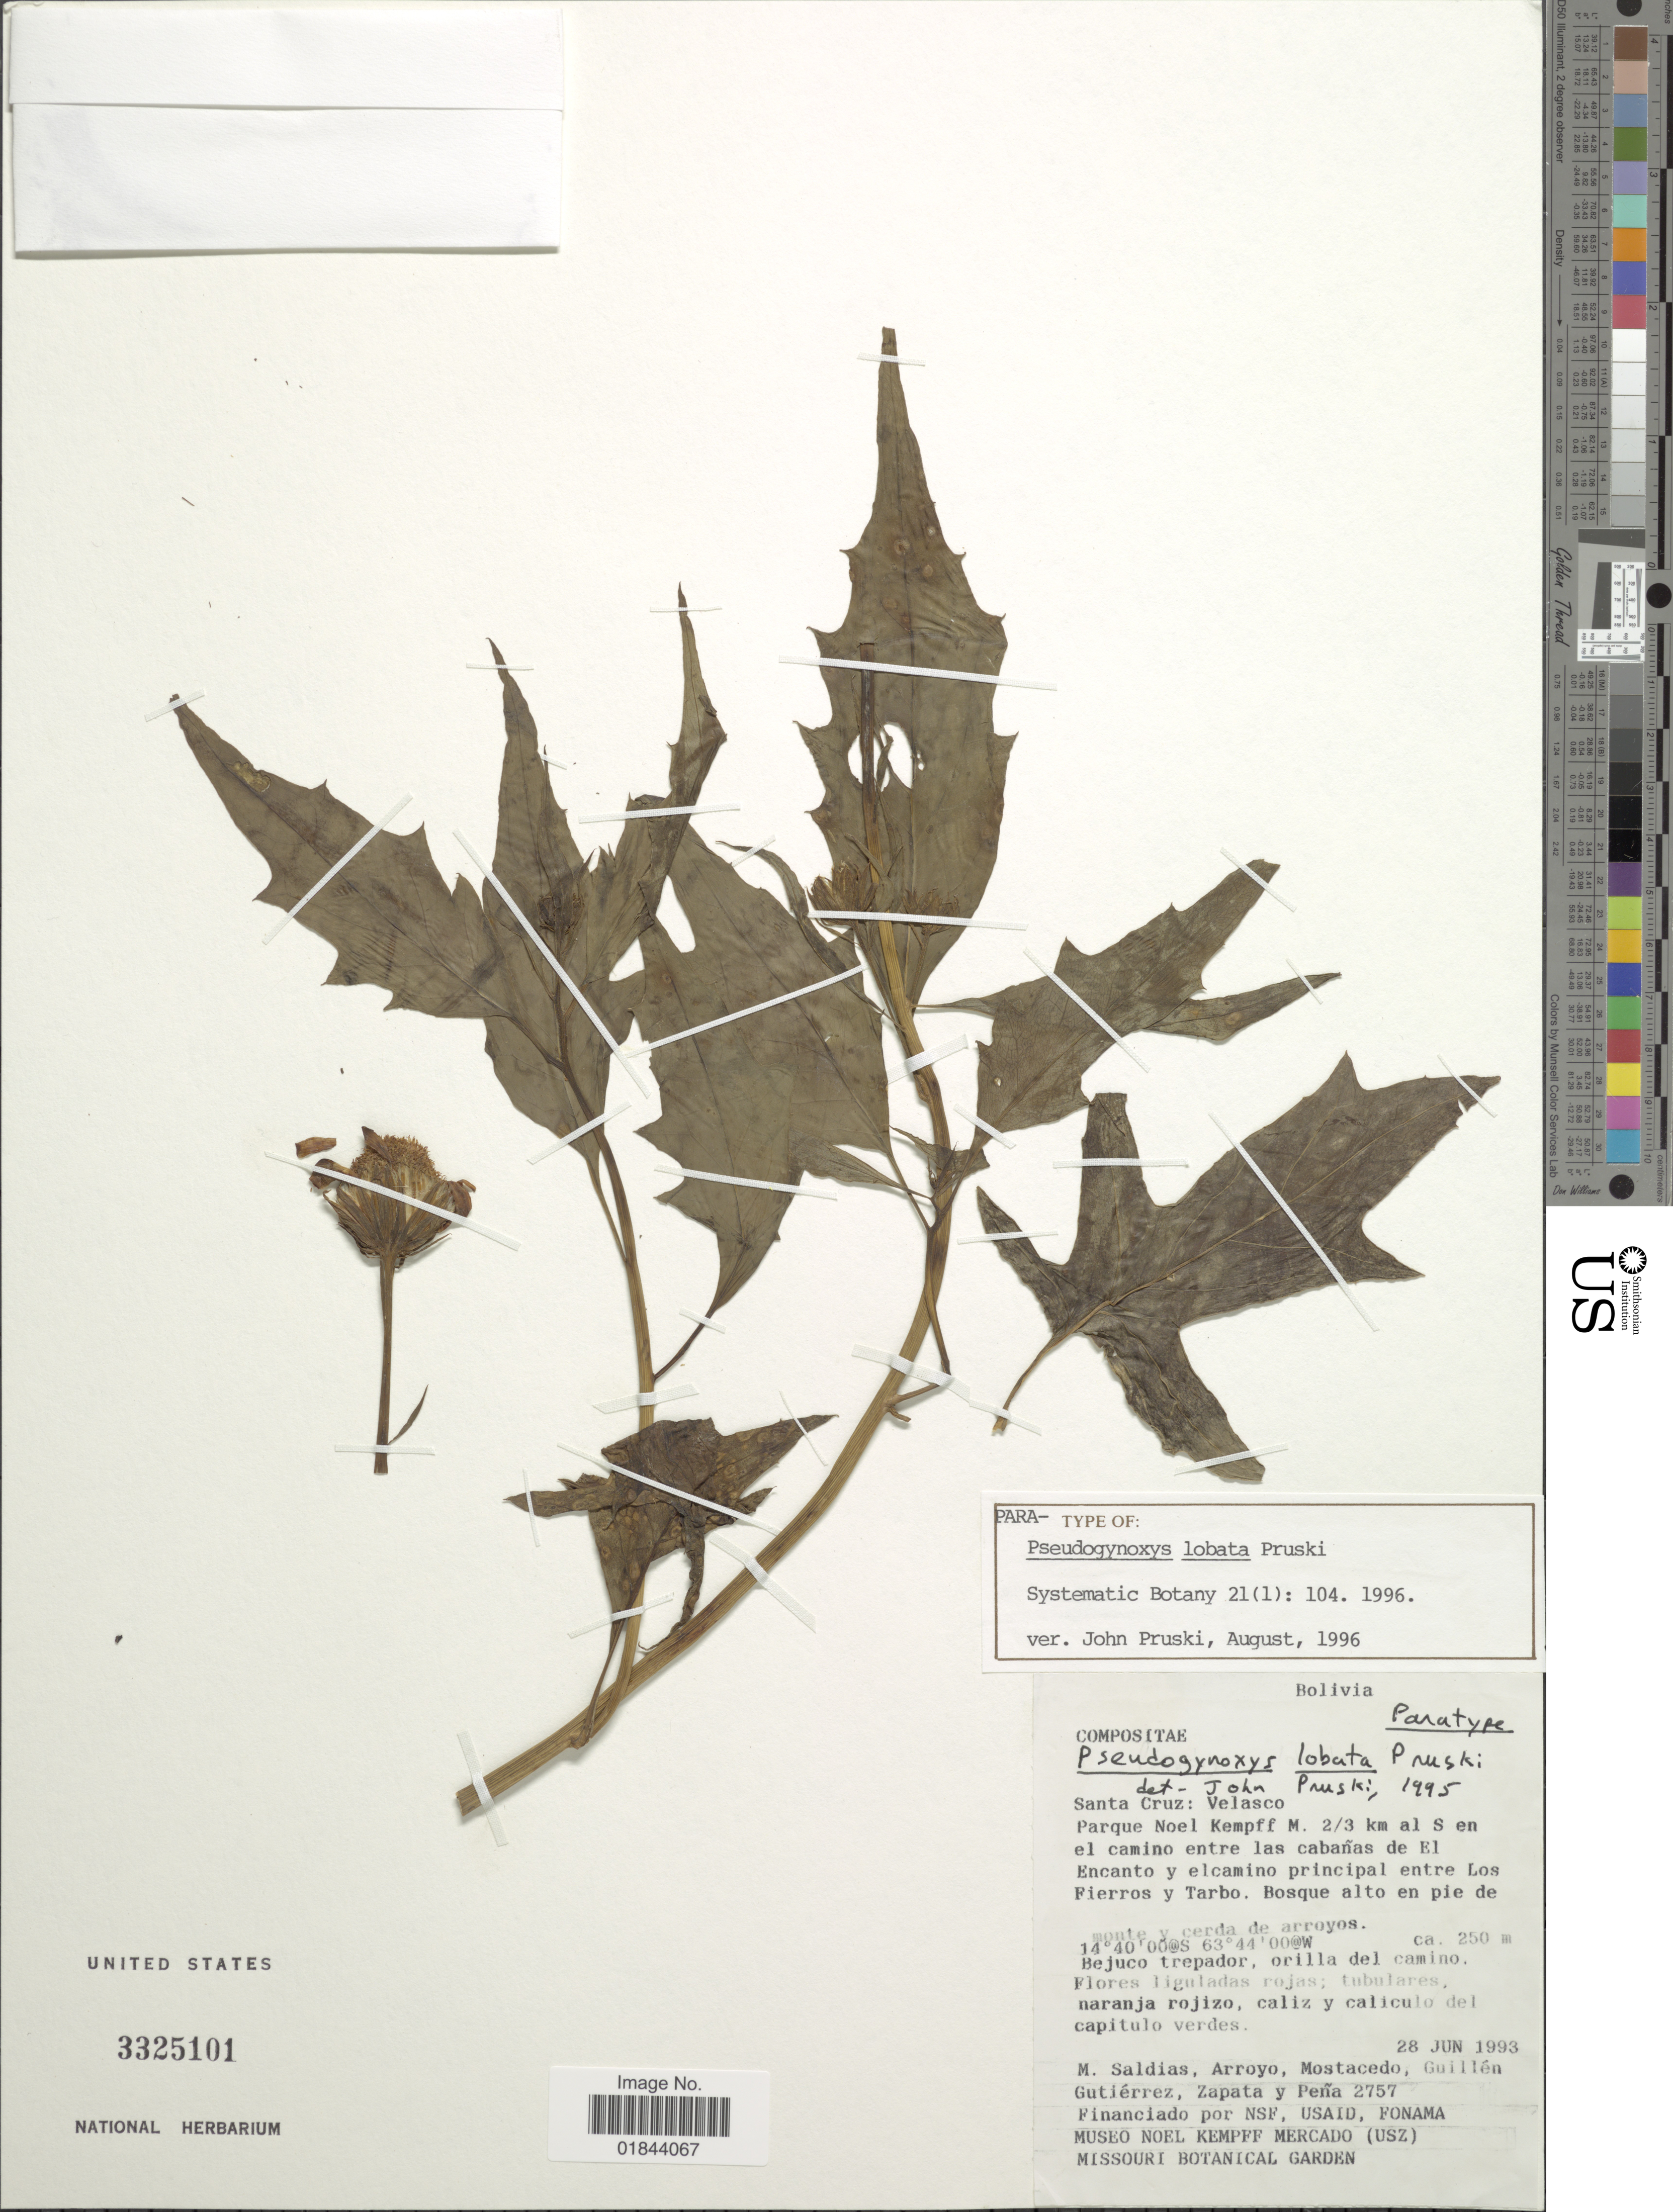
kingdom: Plantae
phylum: Tracheophyta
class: Magnoliopsida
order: Asterales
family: Asteraceae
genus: Pseudogynoxys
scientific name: Pseudogynoxys lobata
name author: Pruski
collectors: M. Saldias, Arroyo, --, Mostacedo, --, -- Guillen & et al.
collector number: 2757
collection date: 1993-06-28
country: Bolivia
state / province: Santa Cruz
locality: Velasco, Parque Noel Kempff M. 2/3 km al S en el camino entre las cabañas de El Encanto y elcamino principal entre Los Fierros y Tarbo. Bosque alto en pie de monte y cerda de arroyos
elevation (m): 250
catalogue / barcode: US 3325101